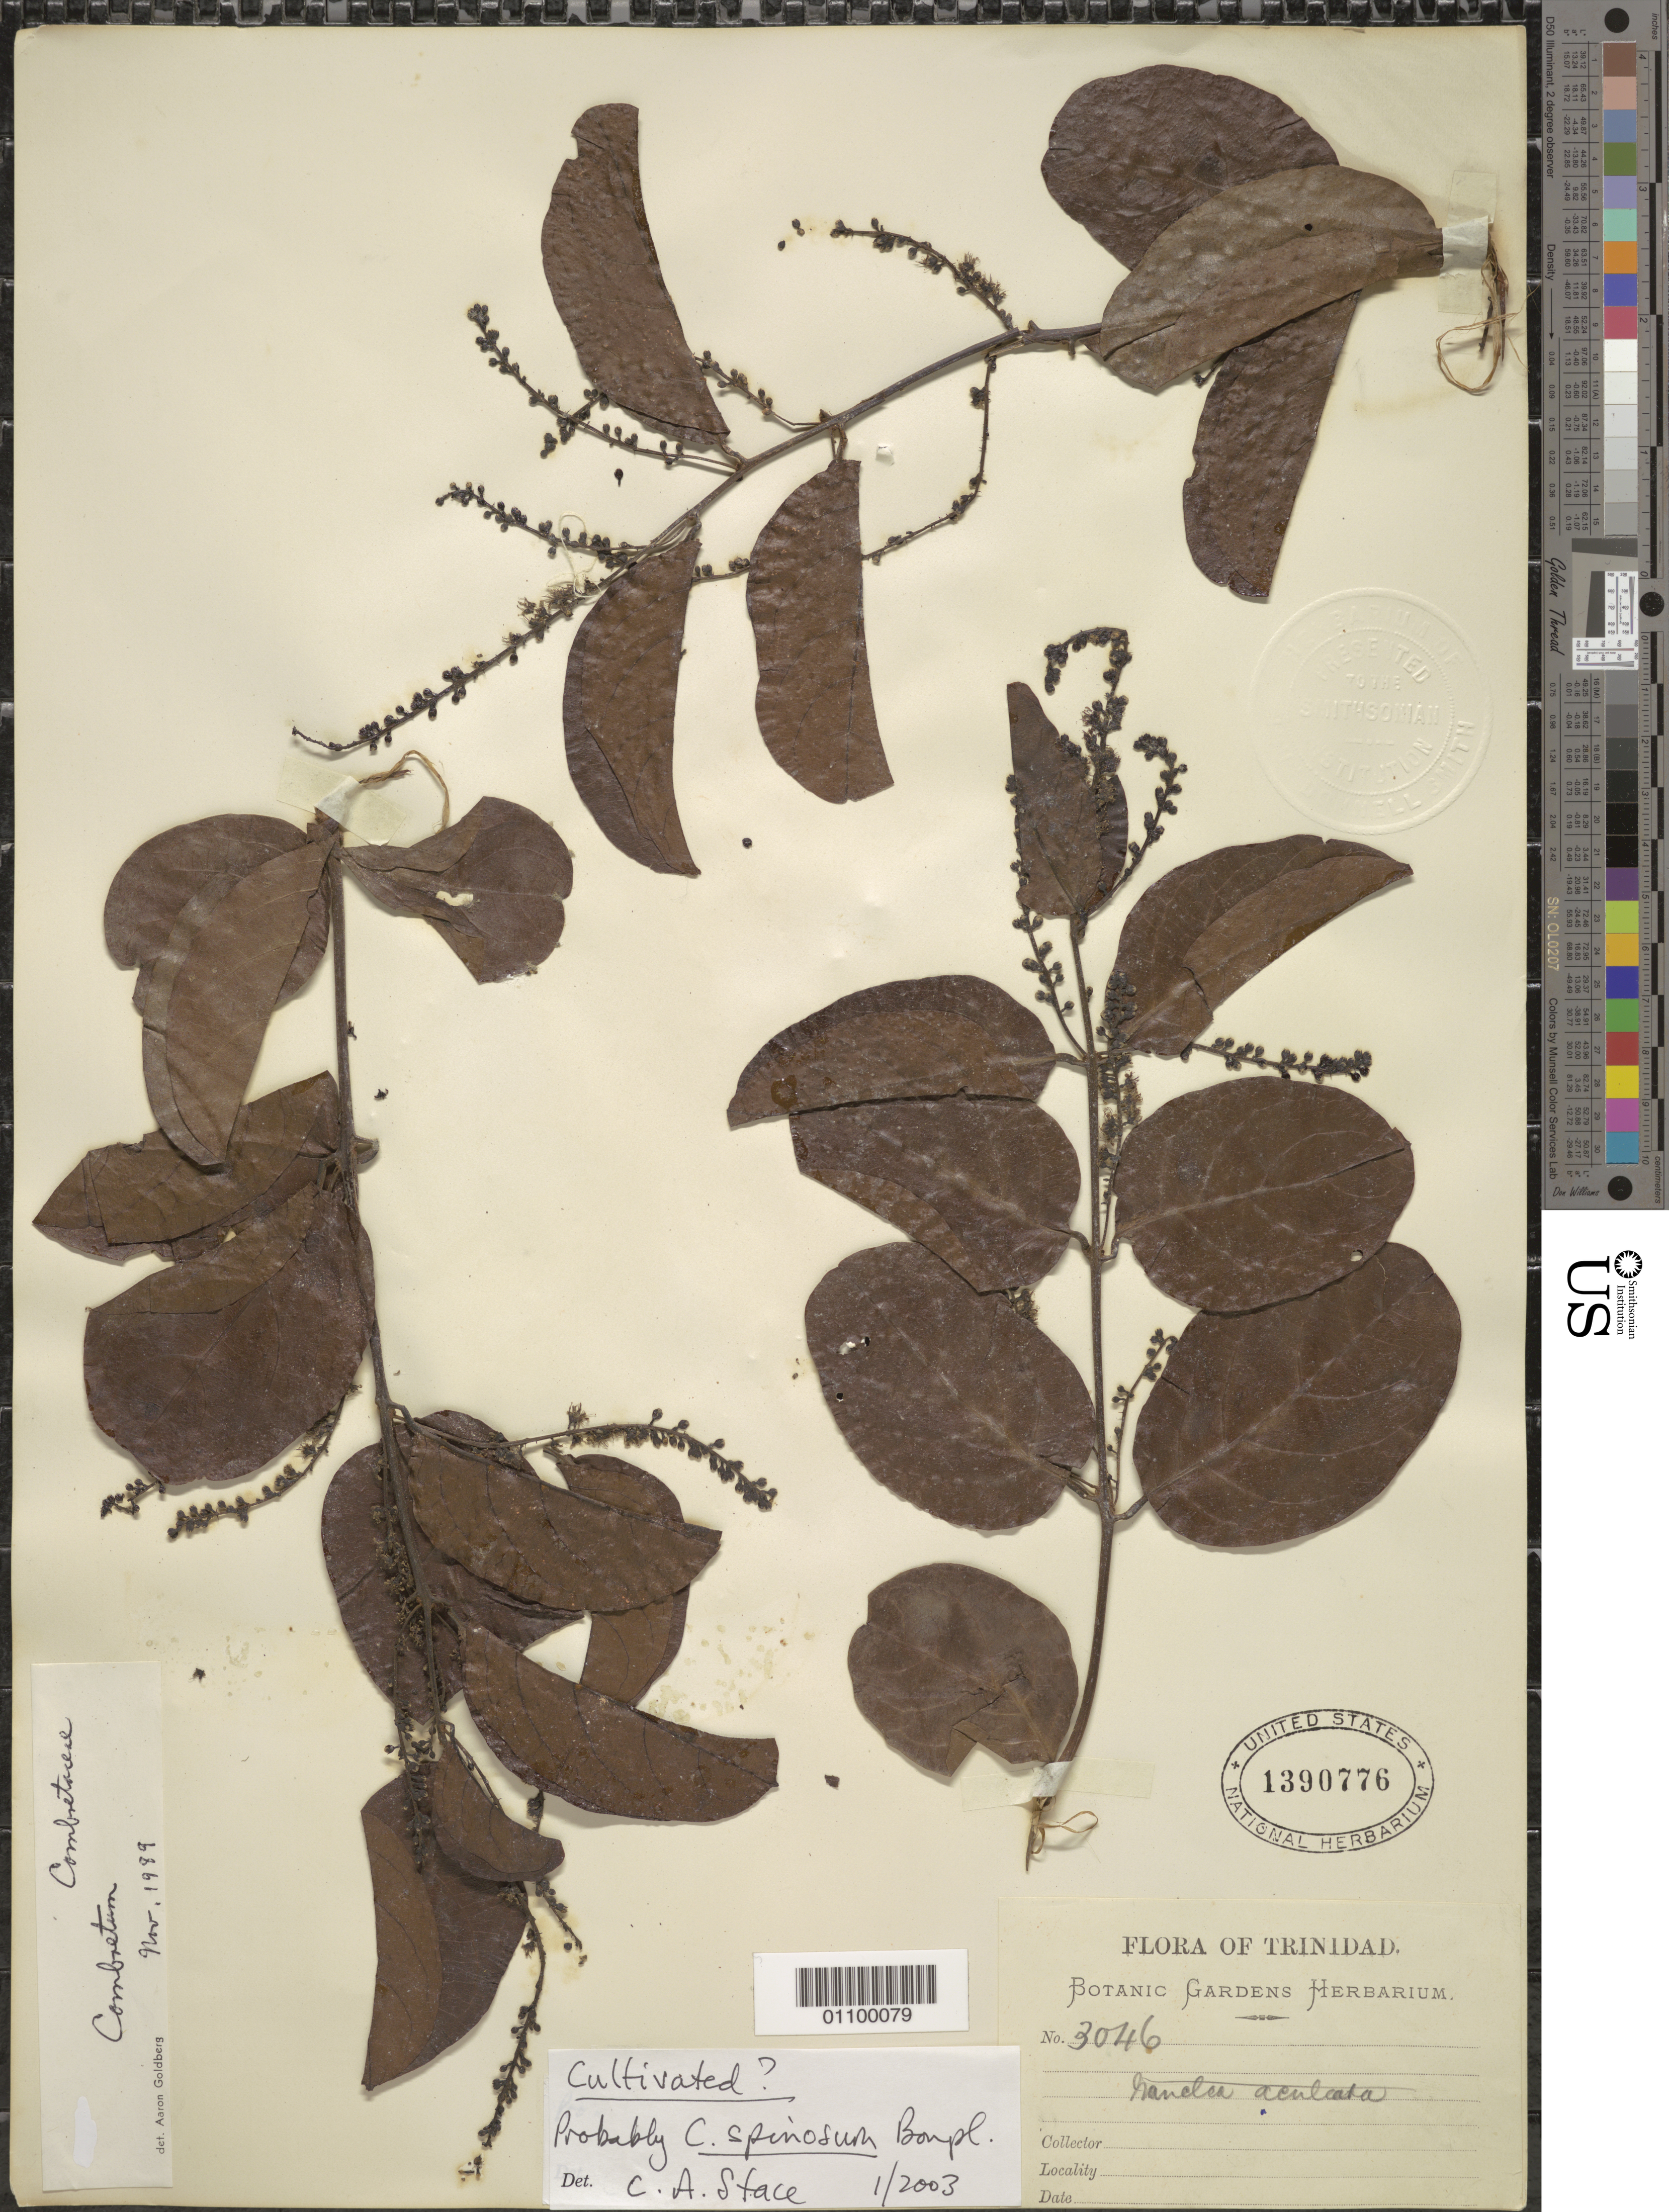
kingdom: Plantae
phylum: Tracheophyta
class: Magnoliopsida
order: Myrtales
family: Combretaceae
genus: Combretum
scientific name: Combretum spinosum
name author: Bonpl.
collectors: Botanic Gardens Herbarium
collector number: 3046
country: Trinidad and Tobago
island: Trinidad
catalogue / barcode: US 1390776